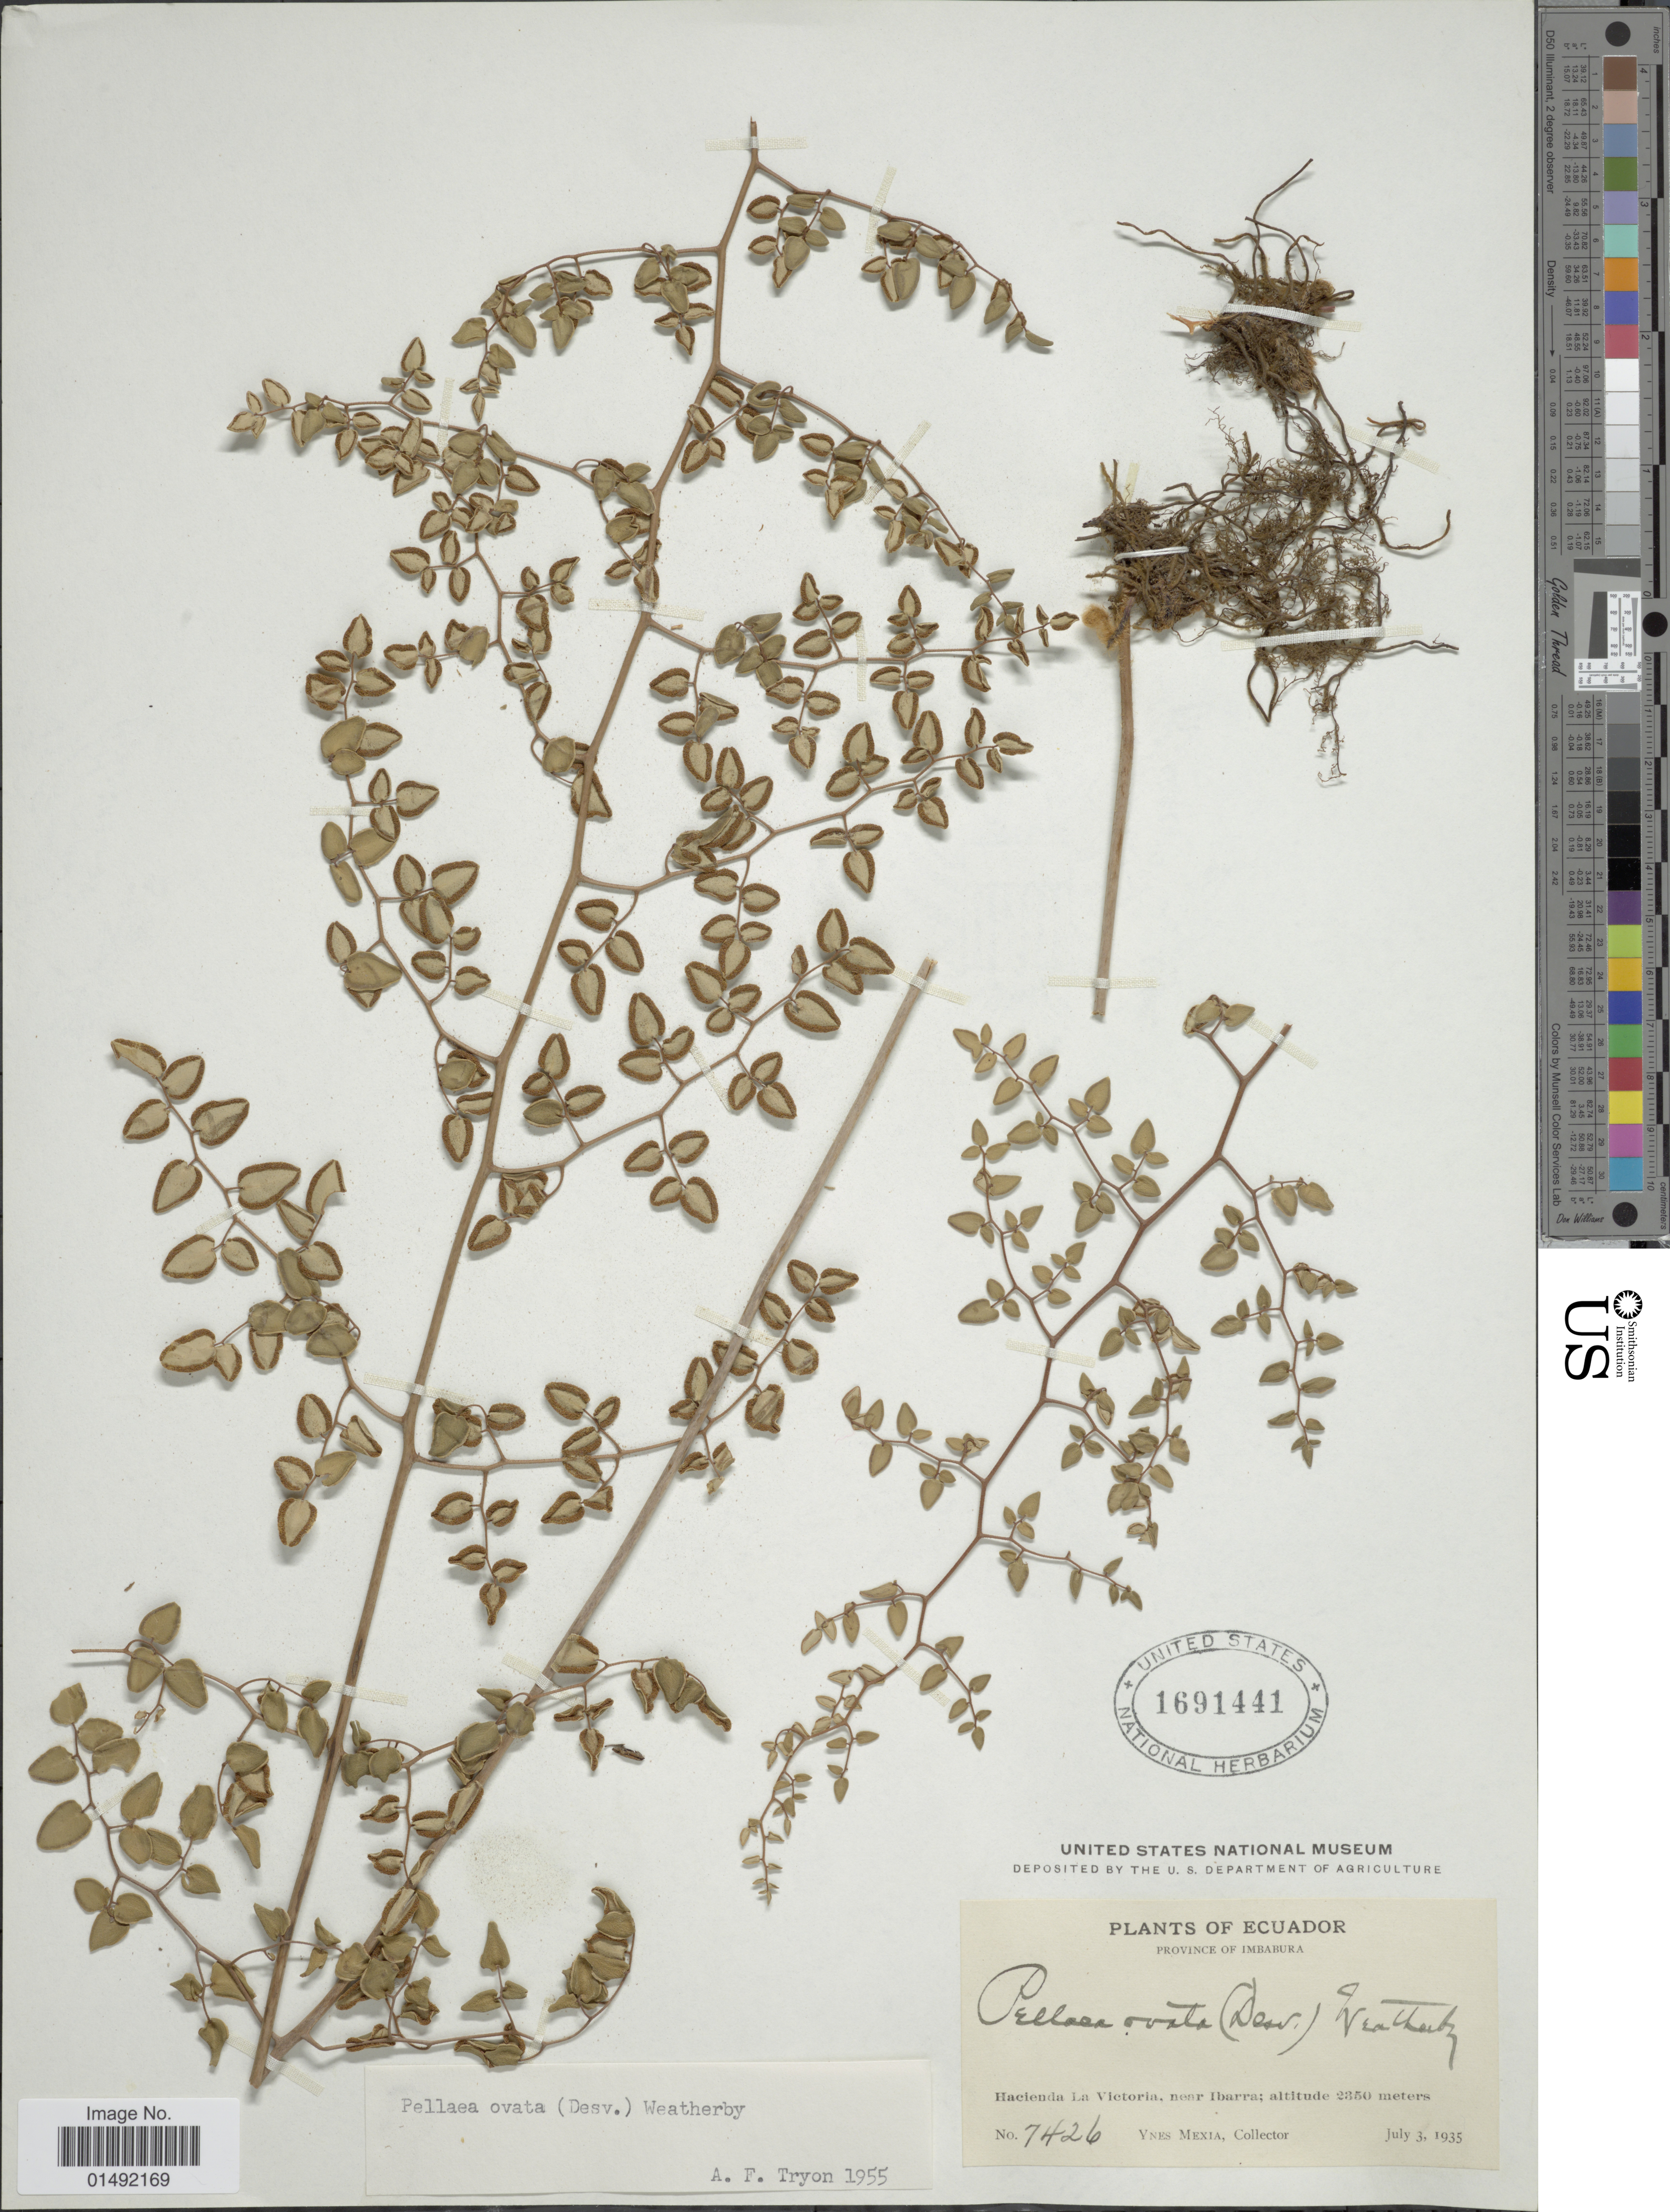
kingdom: Plantae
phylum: Tracheophyta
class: Polypodiopsida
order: Polypodiales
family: Pteridaceae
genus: Pellaea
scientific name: Pellaea ovata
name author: (Desv.) Weath.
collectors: Y. Mexia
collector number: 7426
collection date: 1935-07-03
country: Ecuador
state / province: Imbabura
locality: Hacienda La Victoria, near Ibarra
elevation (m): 2350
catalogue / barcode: US 1691441